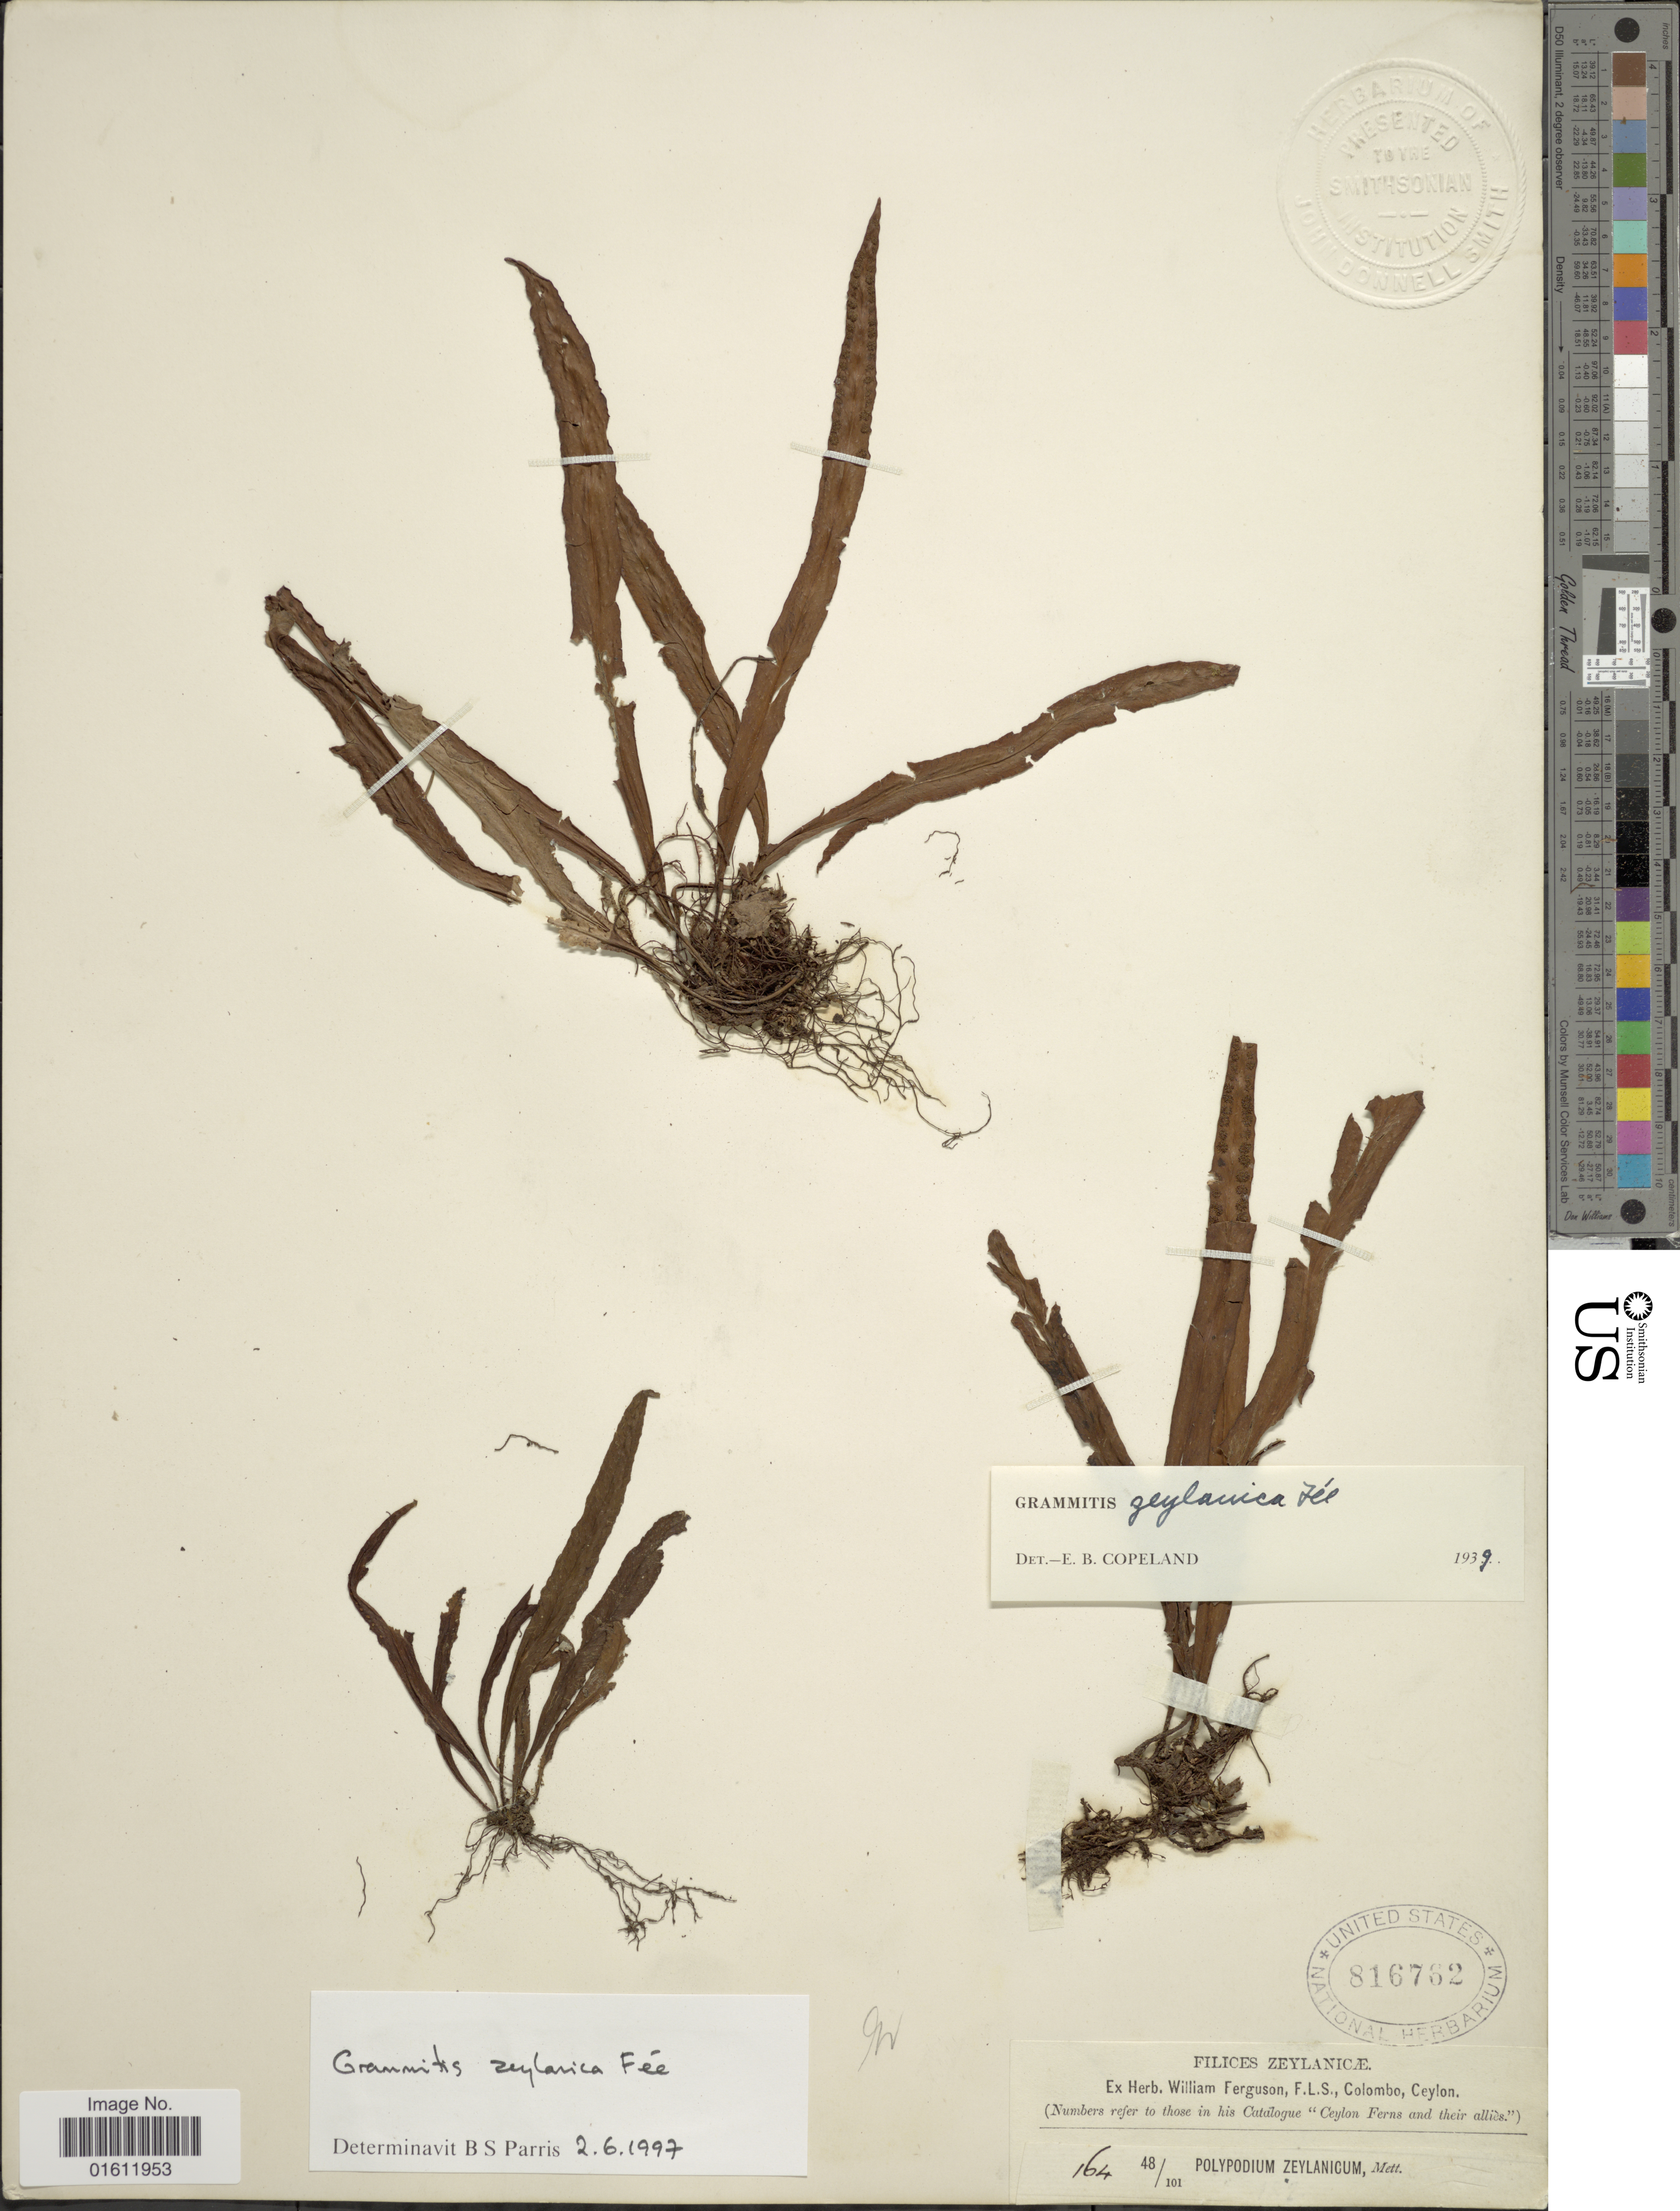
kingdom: Plantae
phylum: Tracheophyta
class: Polypodiopsida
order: Polypodiales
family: Polypodiaceae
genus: Oreogrammitis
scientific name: Oreogrammitis zeylanica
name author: (Fée) Parris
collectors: ex herb. William Ferguson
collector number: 164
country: Sri Lanka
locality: Fileces Zeylanicæ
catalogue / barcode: US 816762